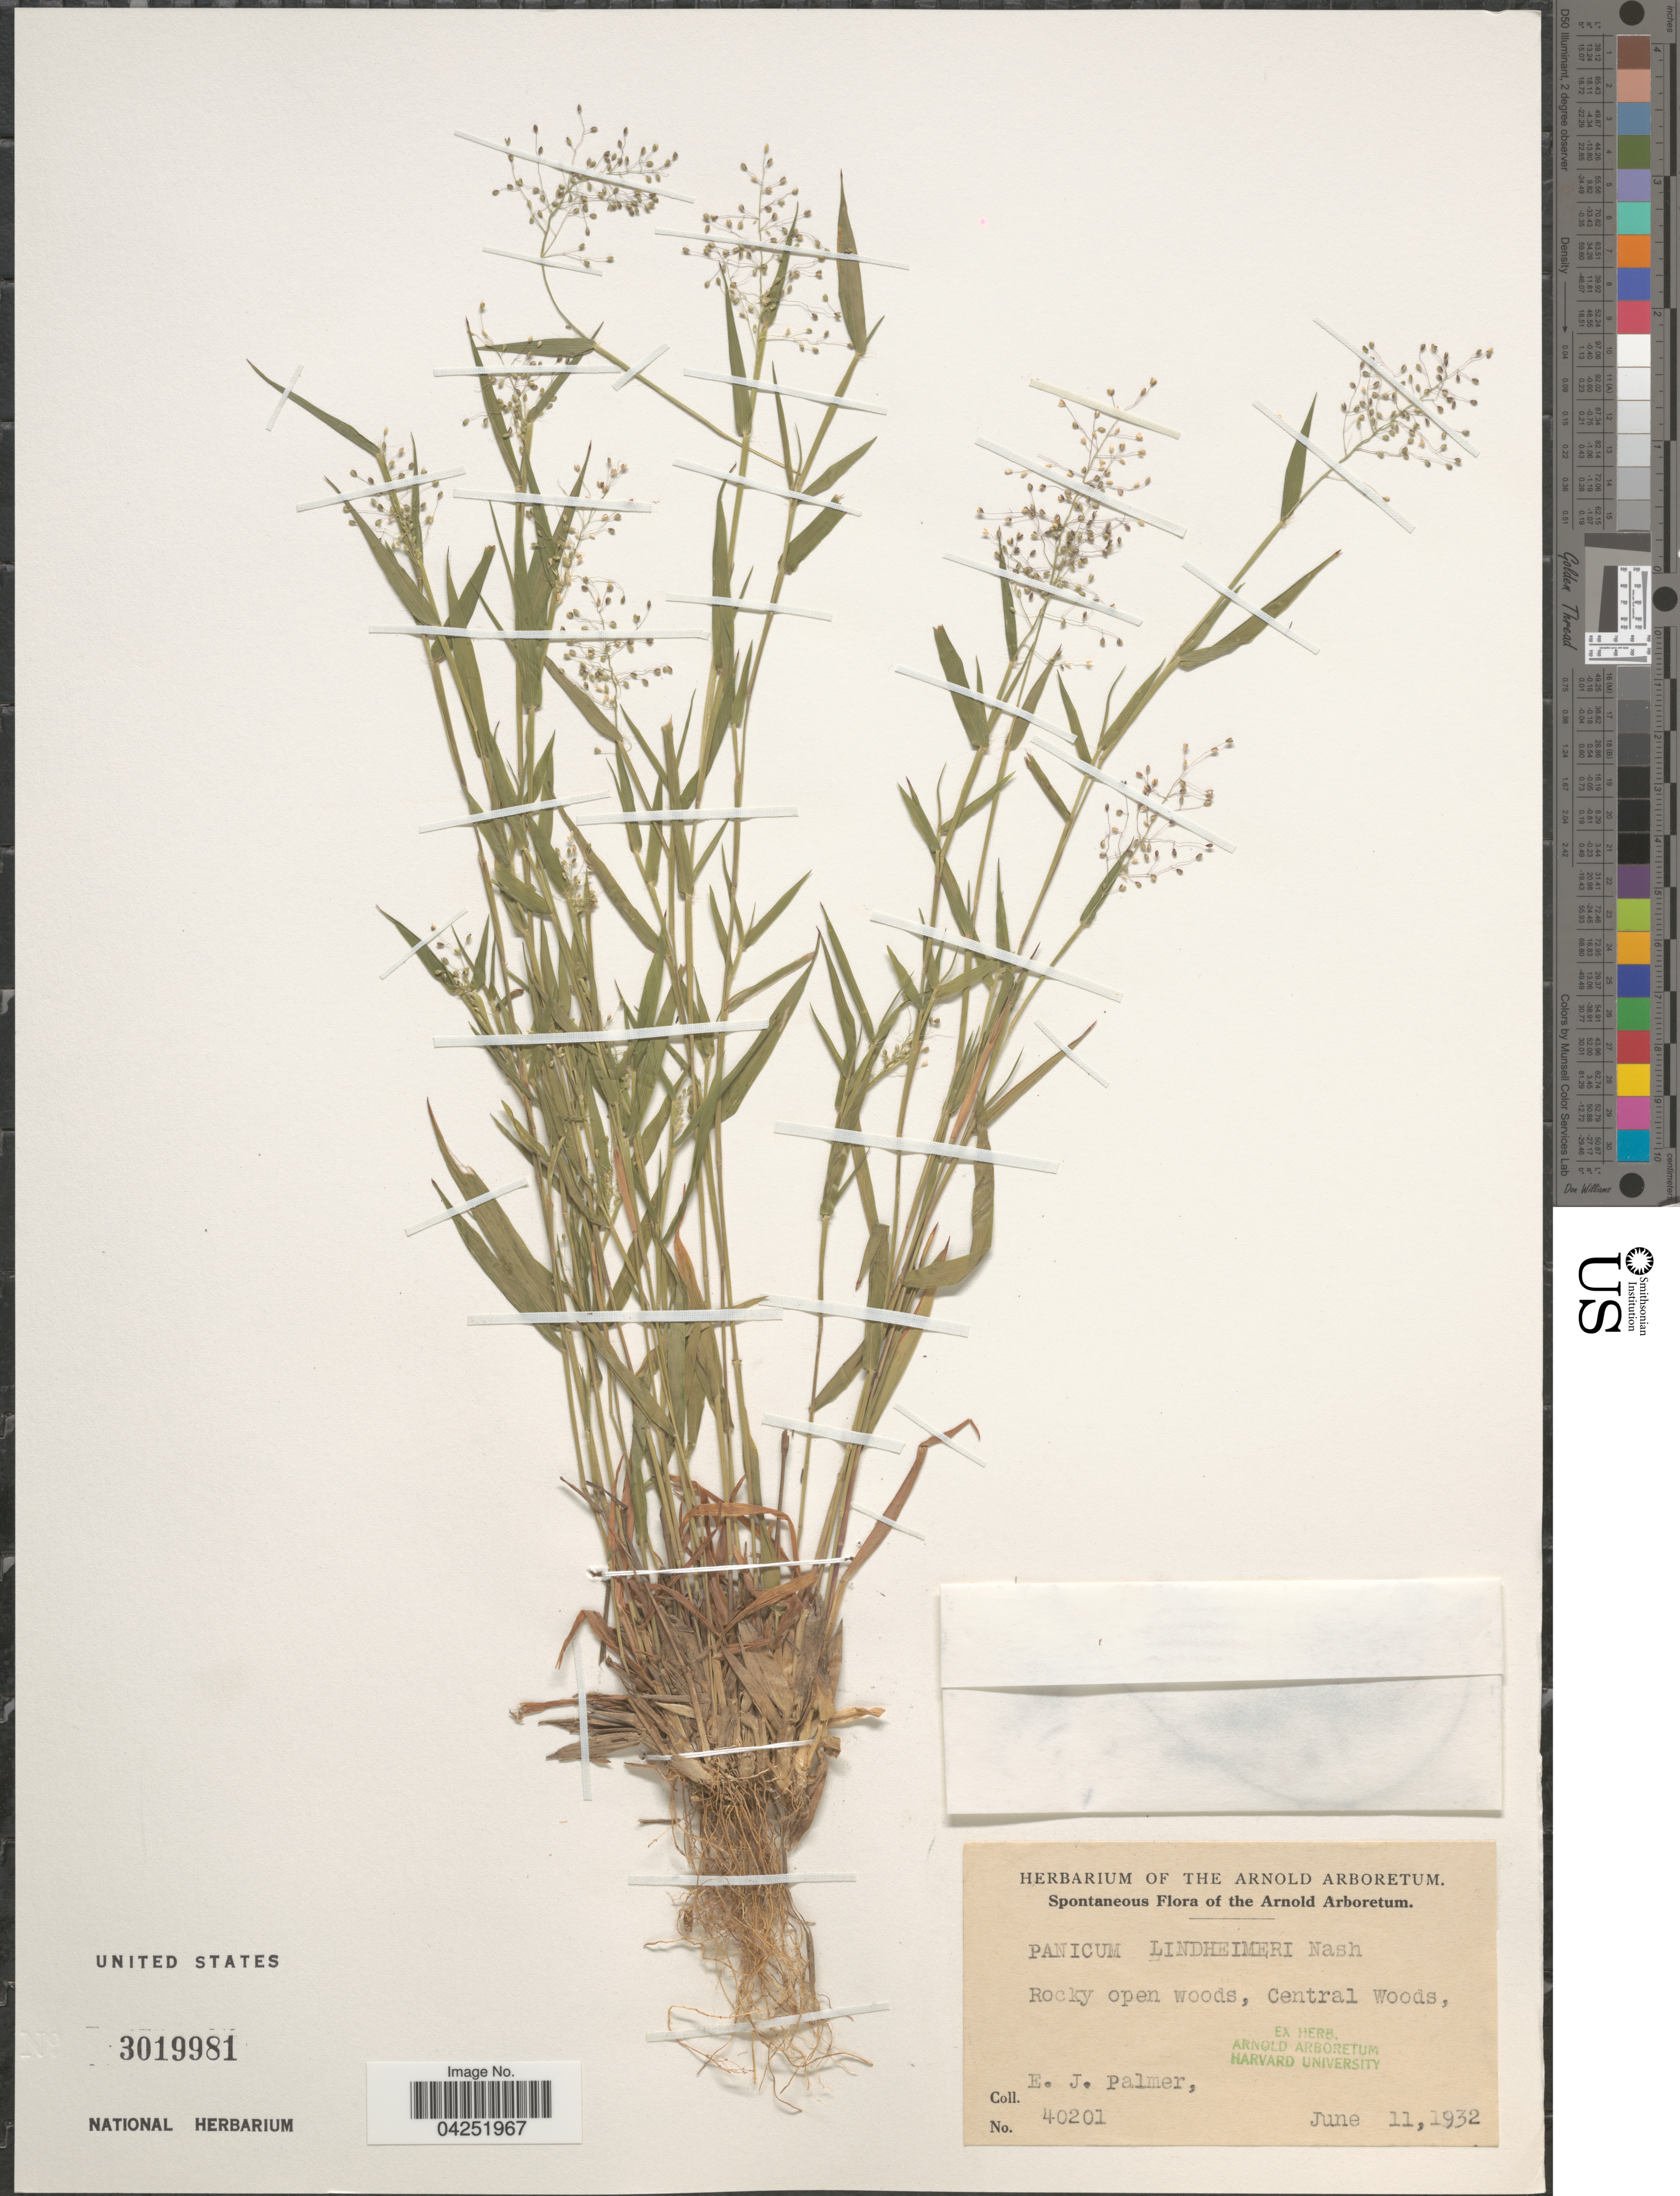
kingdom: Plantae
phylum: Tracheophyta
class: Liliopsida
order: Poales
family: Poaceae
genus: Dichanthelium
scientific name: Dichanthelium acuminatum var. lindheimeri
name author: (Nash) Gould & C.A. Clark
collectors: E. J. Palmer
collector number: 40201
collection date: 1932-06-11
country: United States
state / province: Massachusetts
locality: The Arnold Arboretum. Rocky open woods, Central Woods.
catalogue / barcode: US 3019981